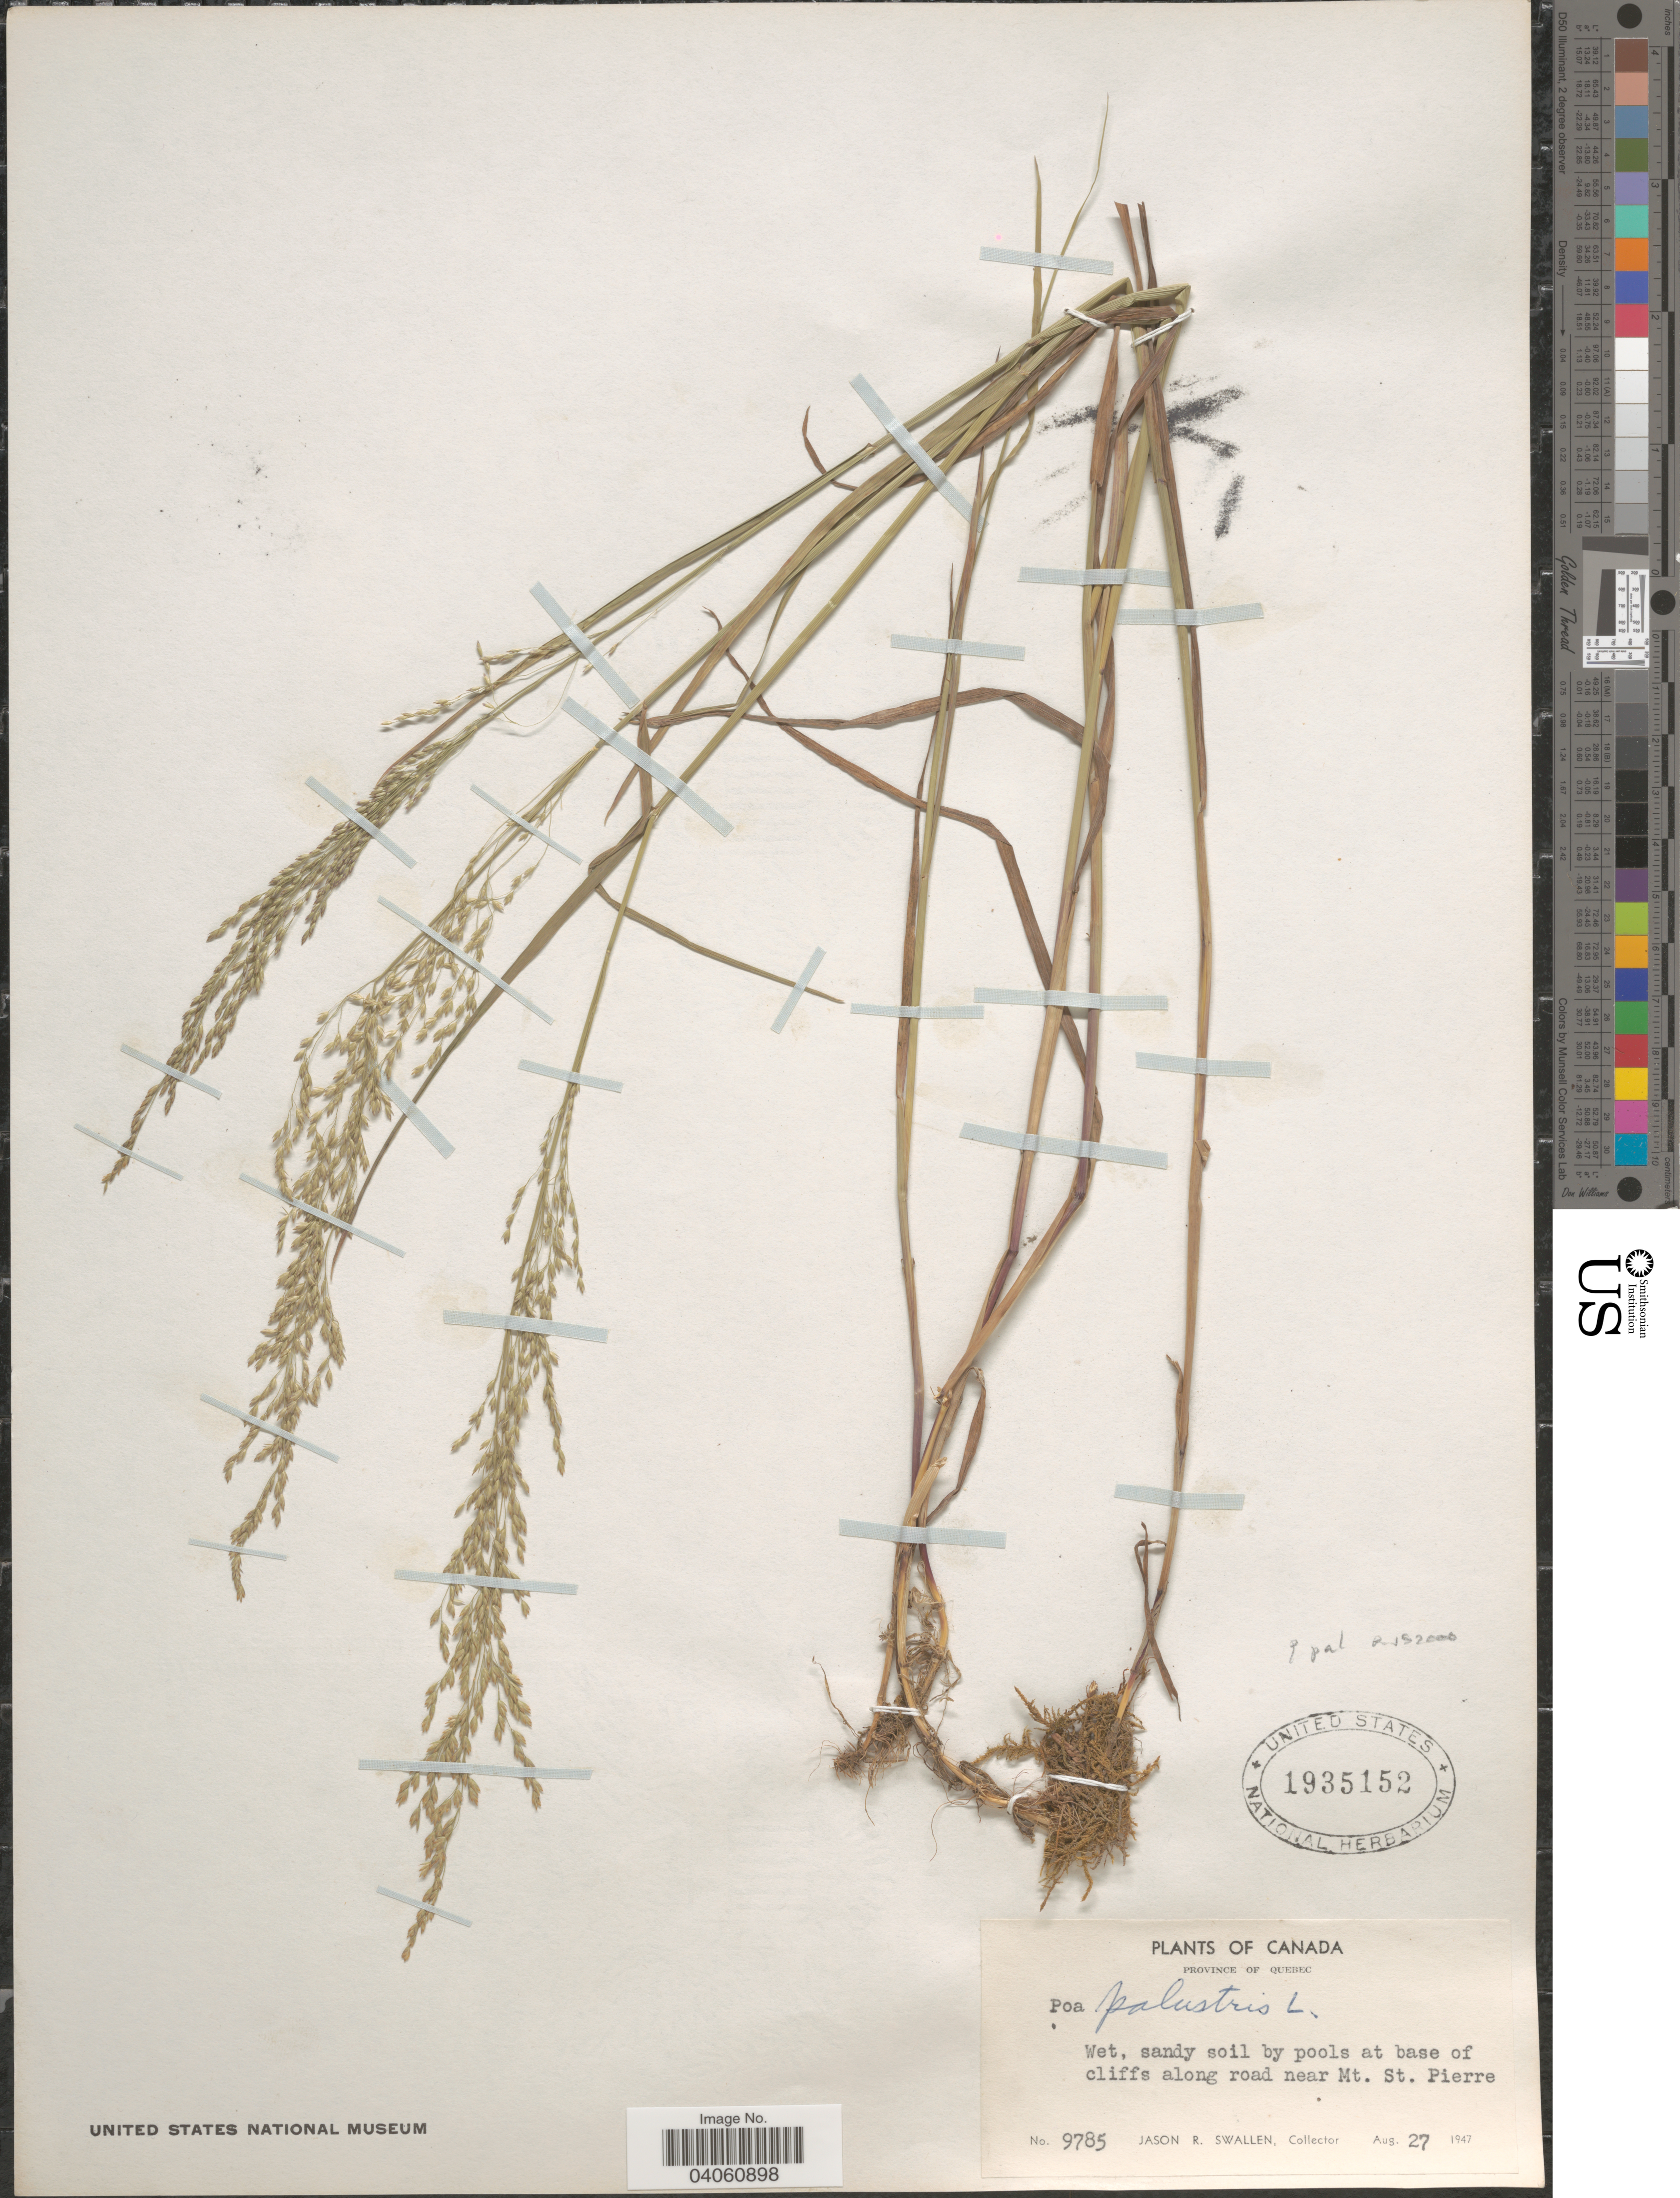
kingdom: Plantae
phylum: Tracheophyta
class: Liliopsida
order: Poales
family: Poaceae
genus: Poa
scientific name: Poa palustris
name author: L.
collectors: J. R. Swallen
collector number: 9785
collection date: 1947-08-27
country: Canada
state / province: Quebec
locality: At base of cliffs along road near Mt. St. Pierre.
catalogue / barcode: US 1935152